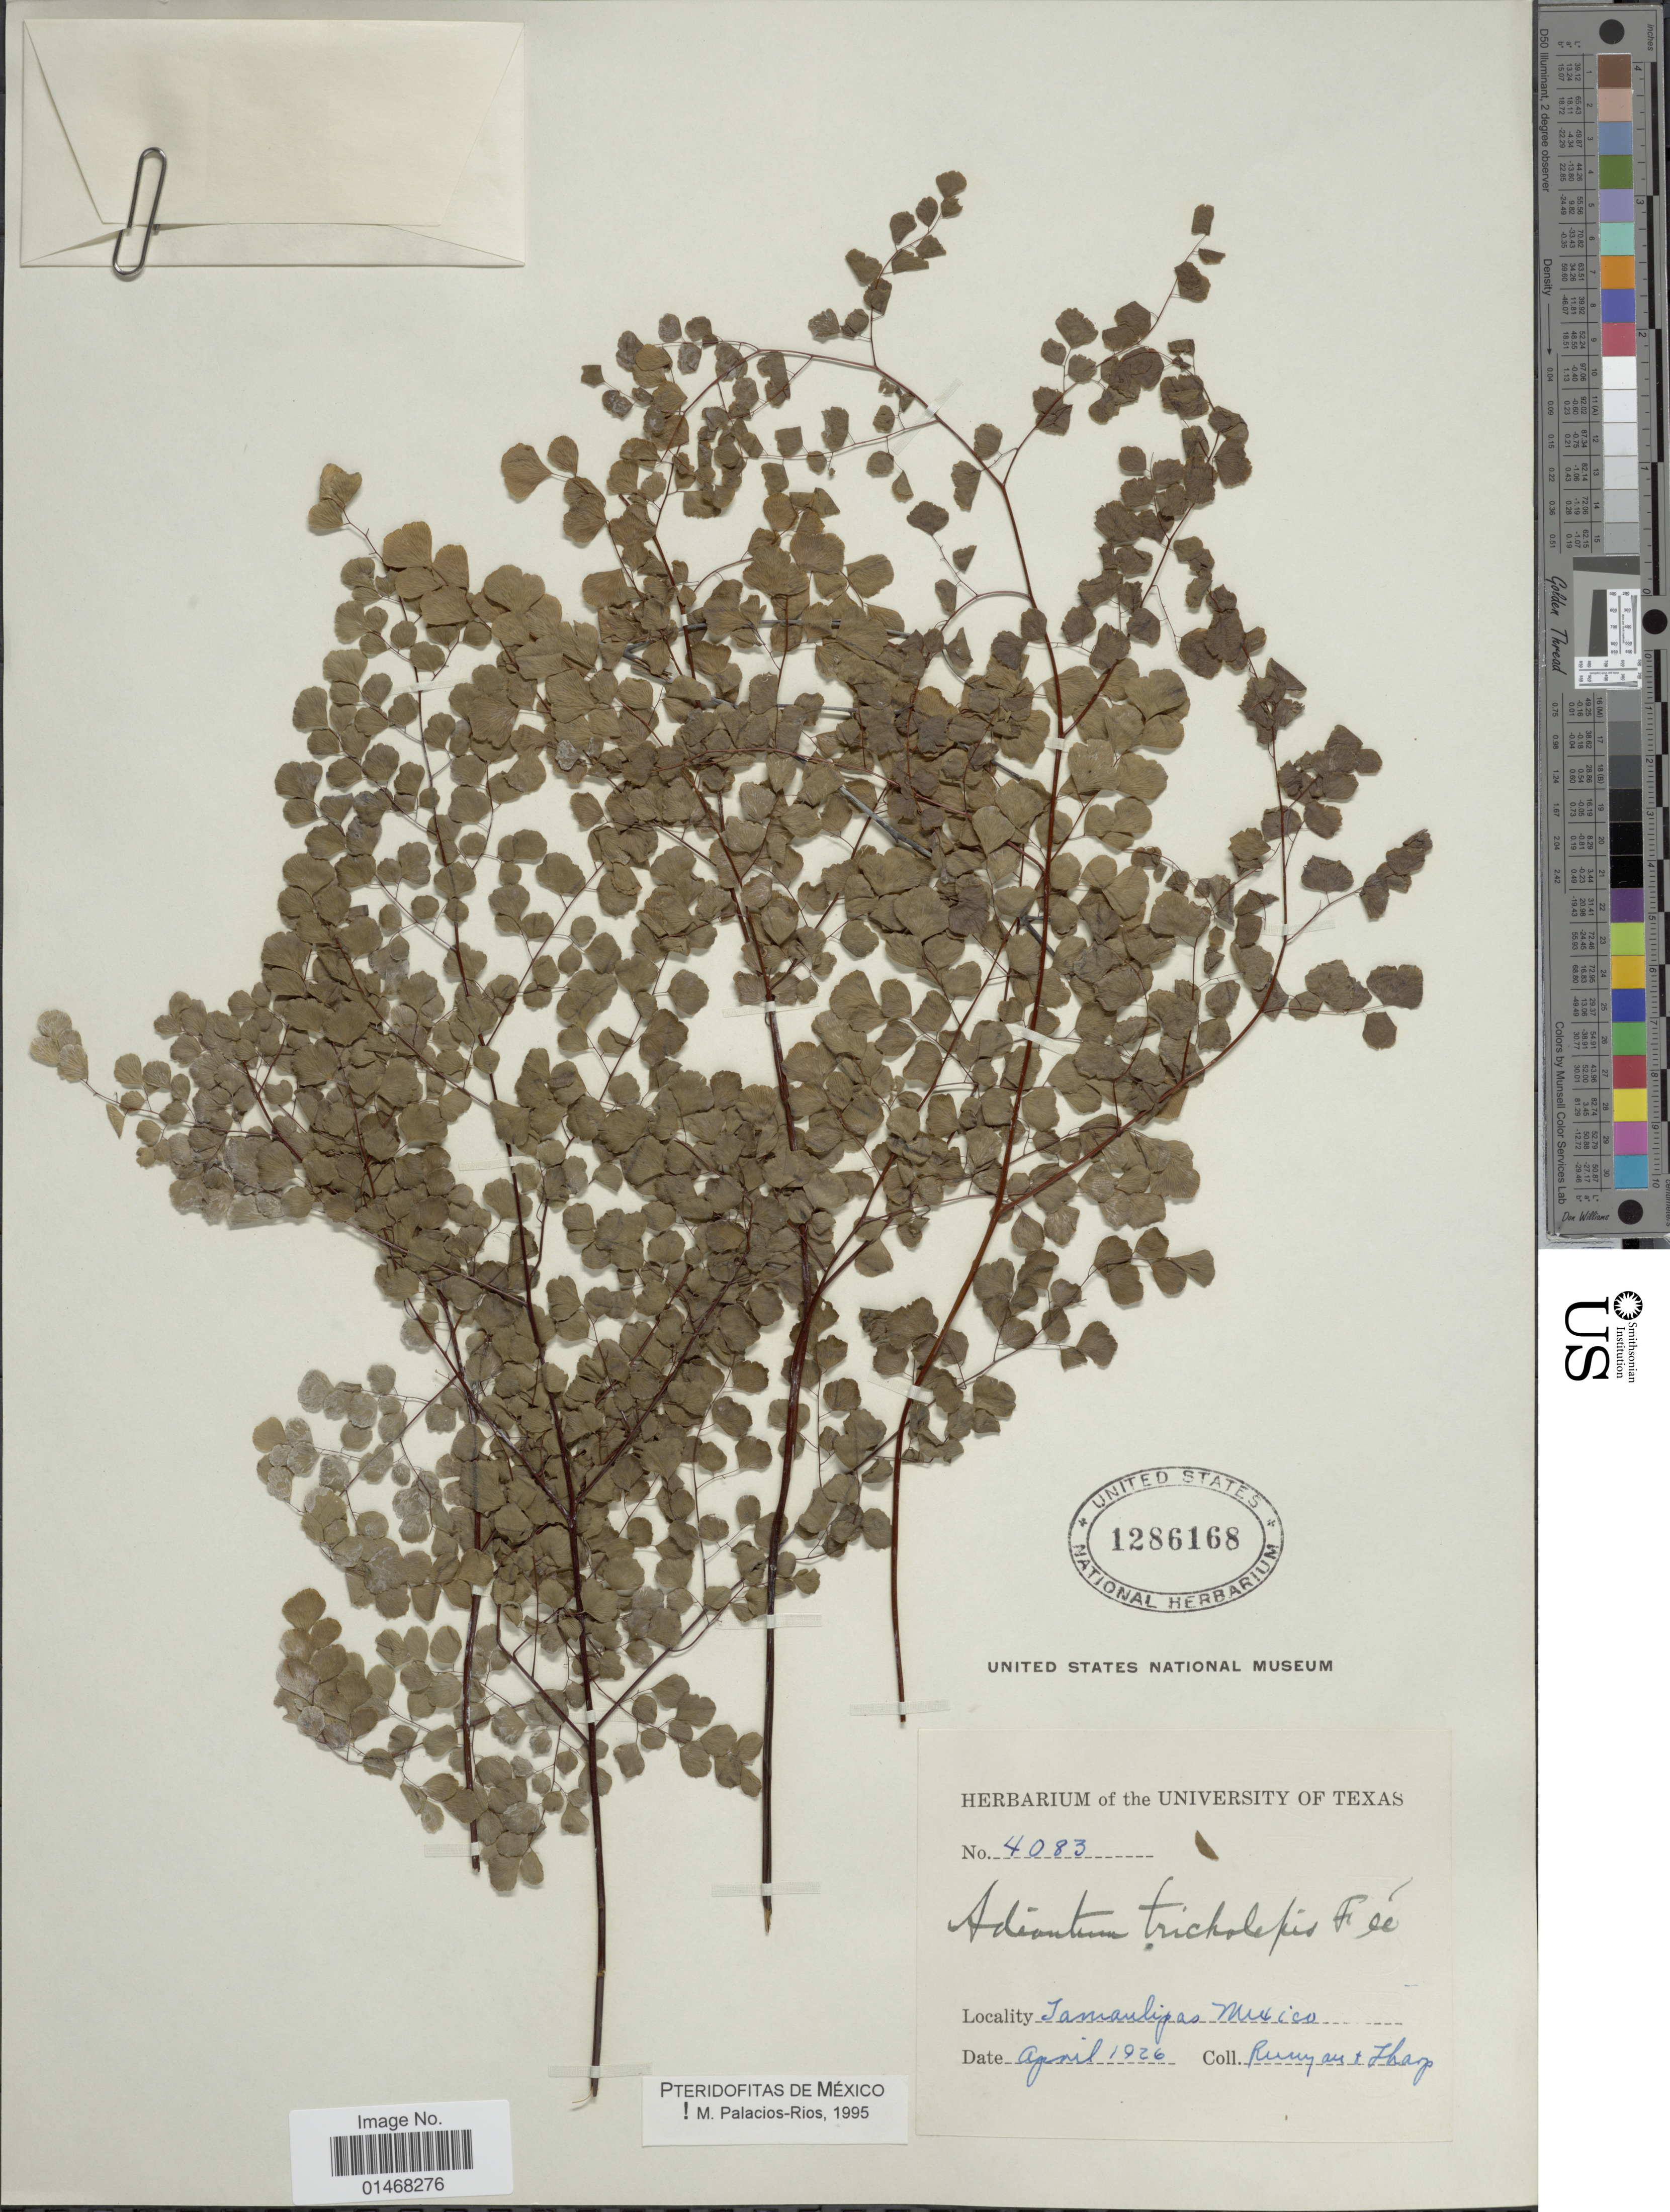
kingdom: Plantae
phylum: Tracheophyta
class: Polypodiopsida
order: Polypodiales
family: Pteridaceae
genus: Adiantum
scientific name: Adiantum tricholepis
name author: Fée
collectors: Runyan & Ihargo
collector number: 4083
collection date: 1926-04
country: Mexico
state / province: Tamaulipas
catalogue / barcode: US 1286168